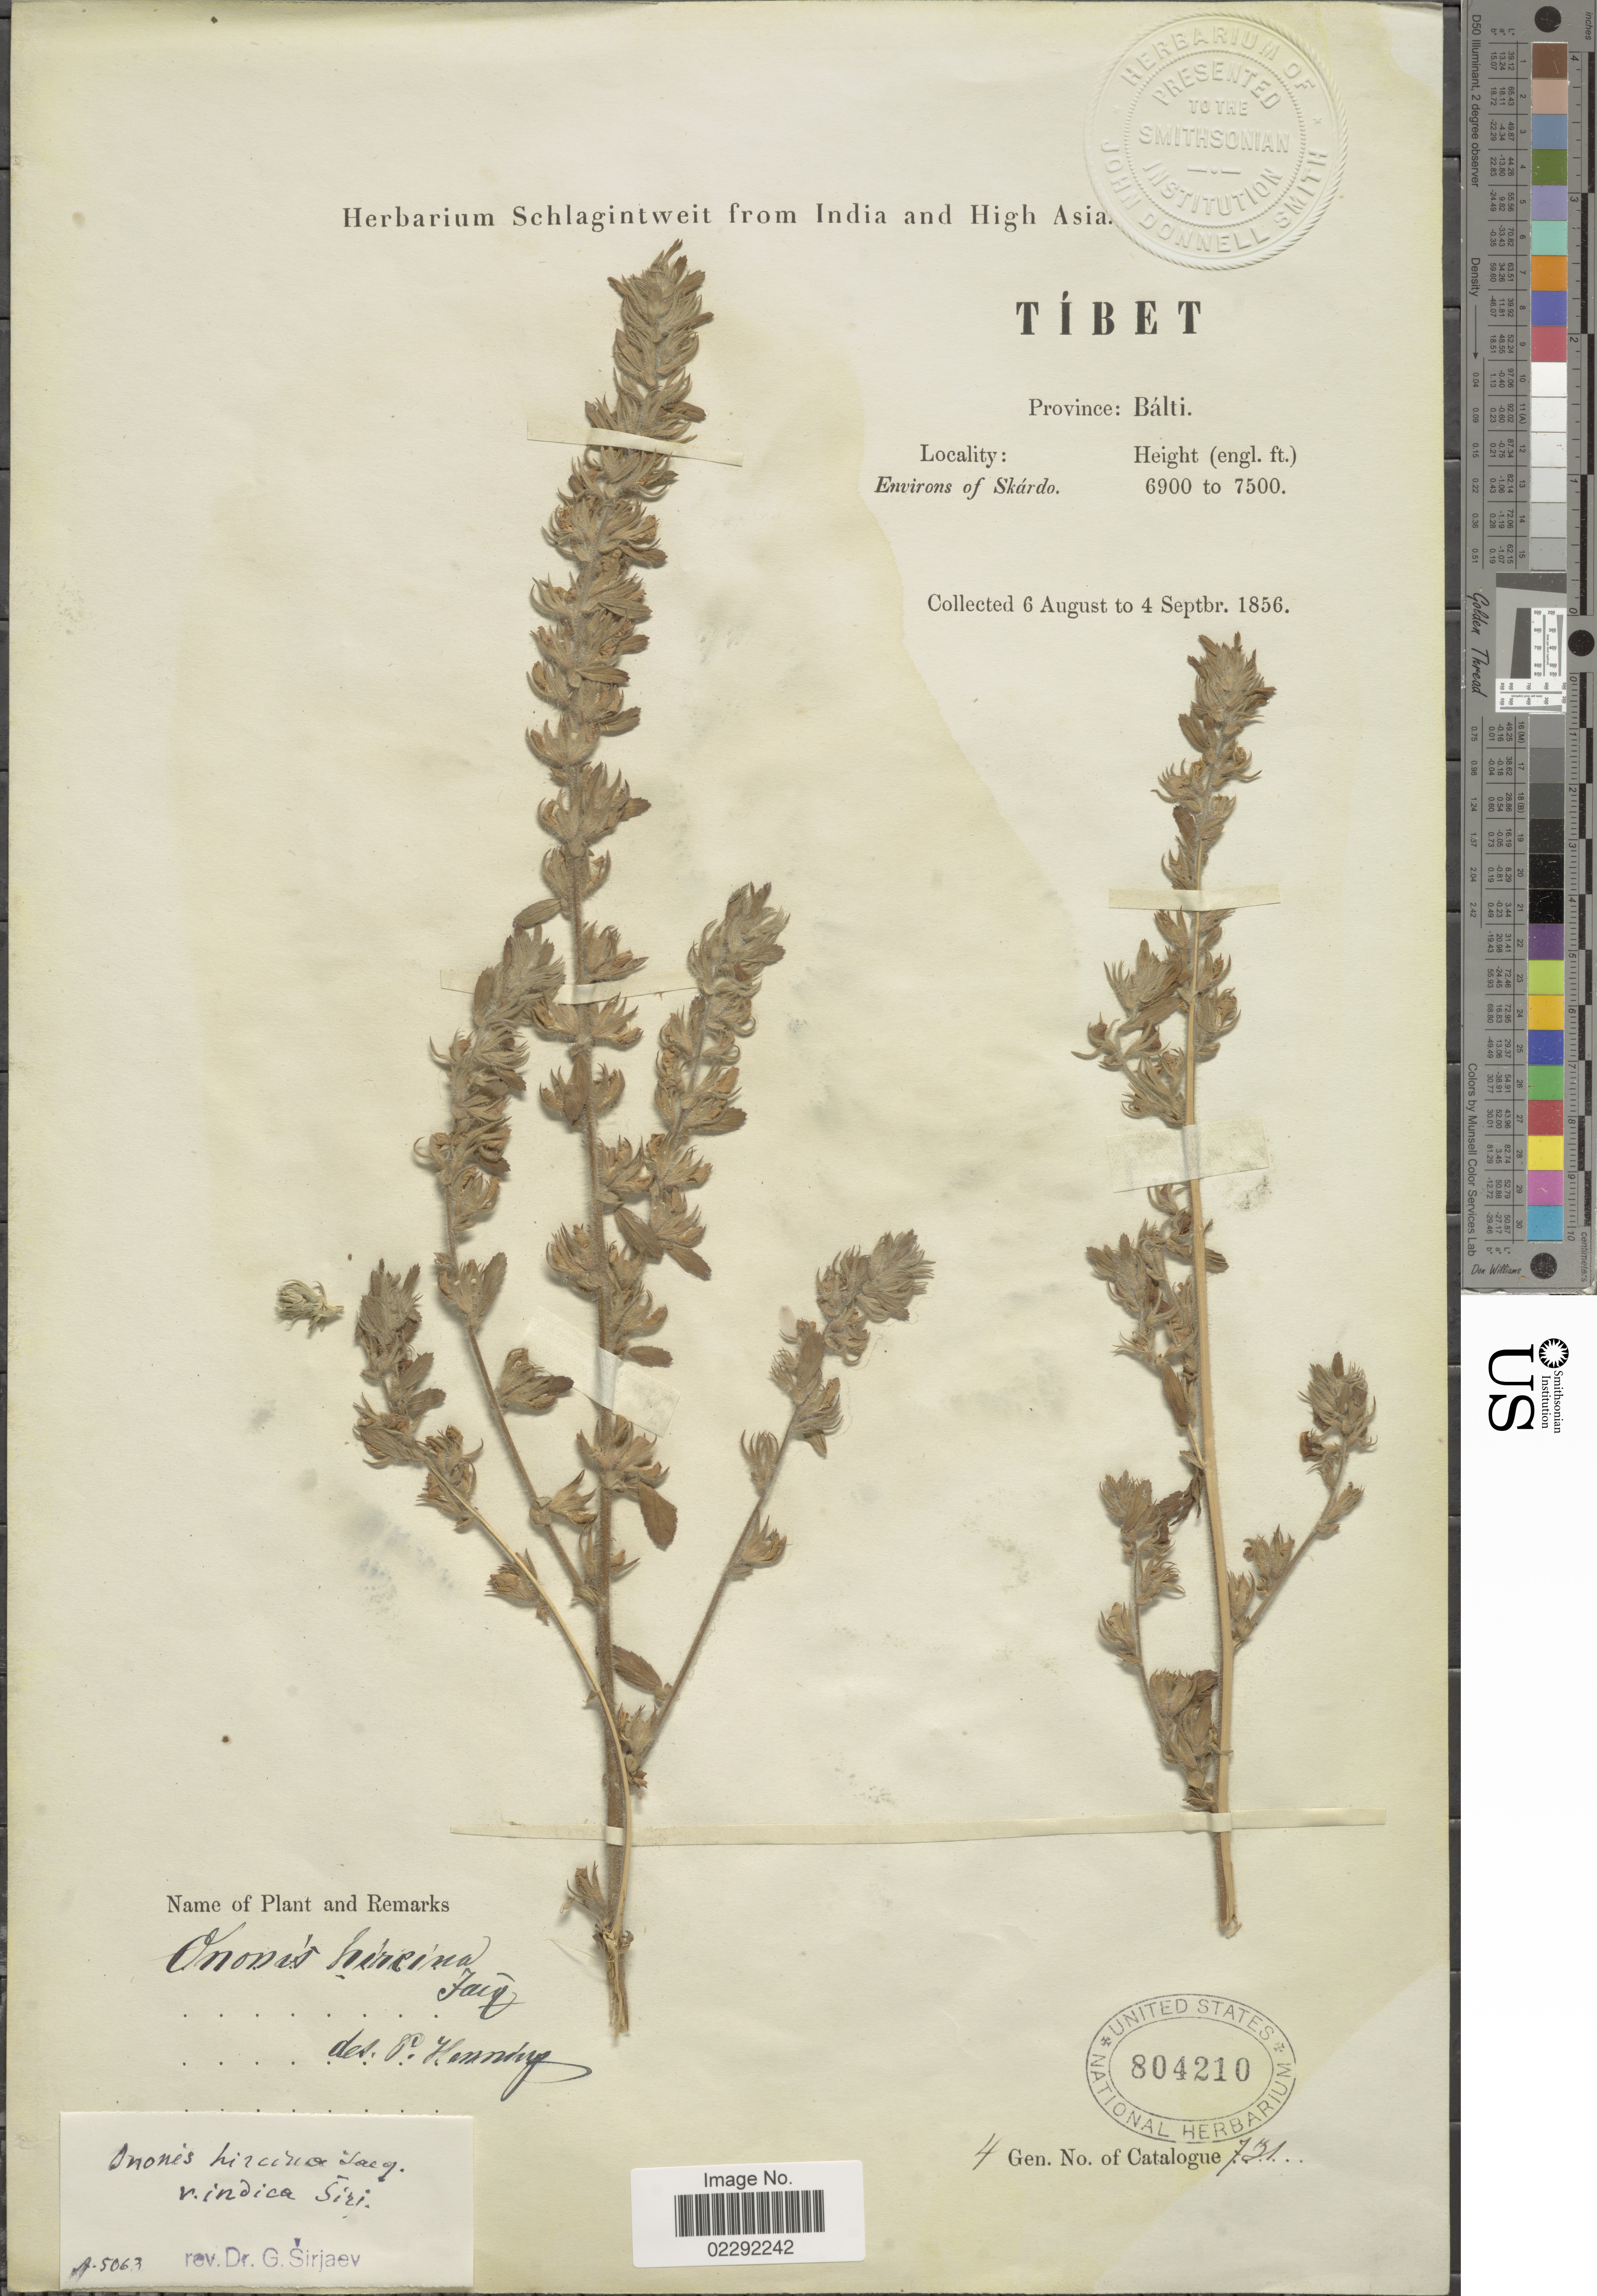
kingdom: Plantae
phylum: Tracheophyta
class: Magnoliopsida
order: Fabales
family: Fabaceae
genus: Ononis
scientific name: Ononis hircina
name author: Jacq.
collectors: ex herb. Schlagintweit from India and High Asia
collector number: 731?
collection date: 1856-08-06/1856-09-04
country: China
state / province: Xizang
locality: Tíbet, Province: Bálti. Environs of Skárdo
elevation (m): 2103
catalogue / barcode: US 804210